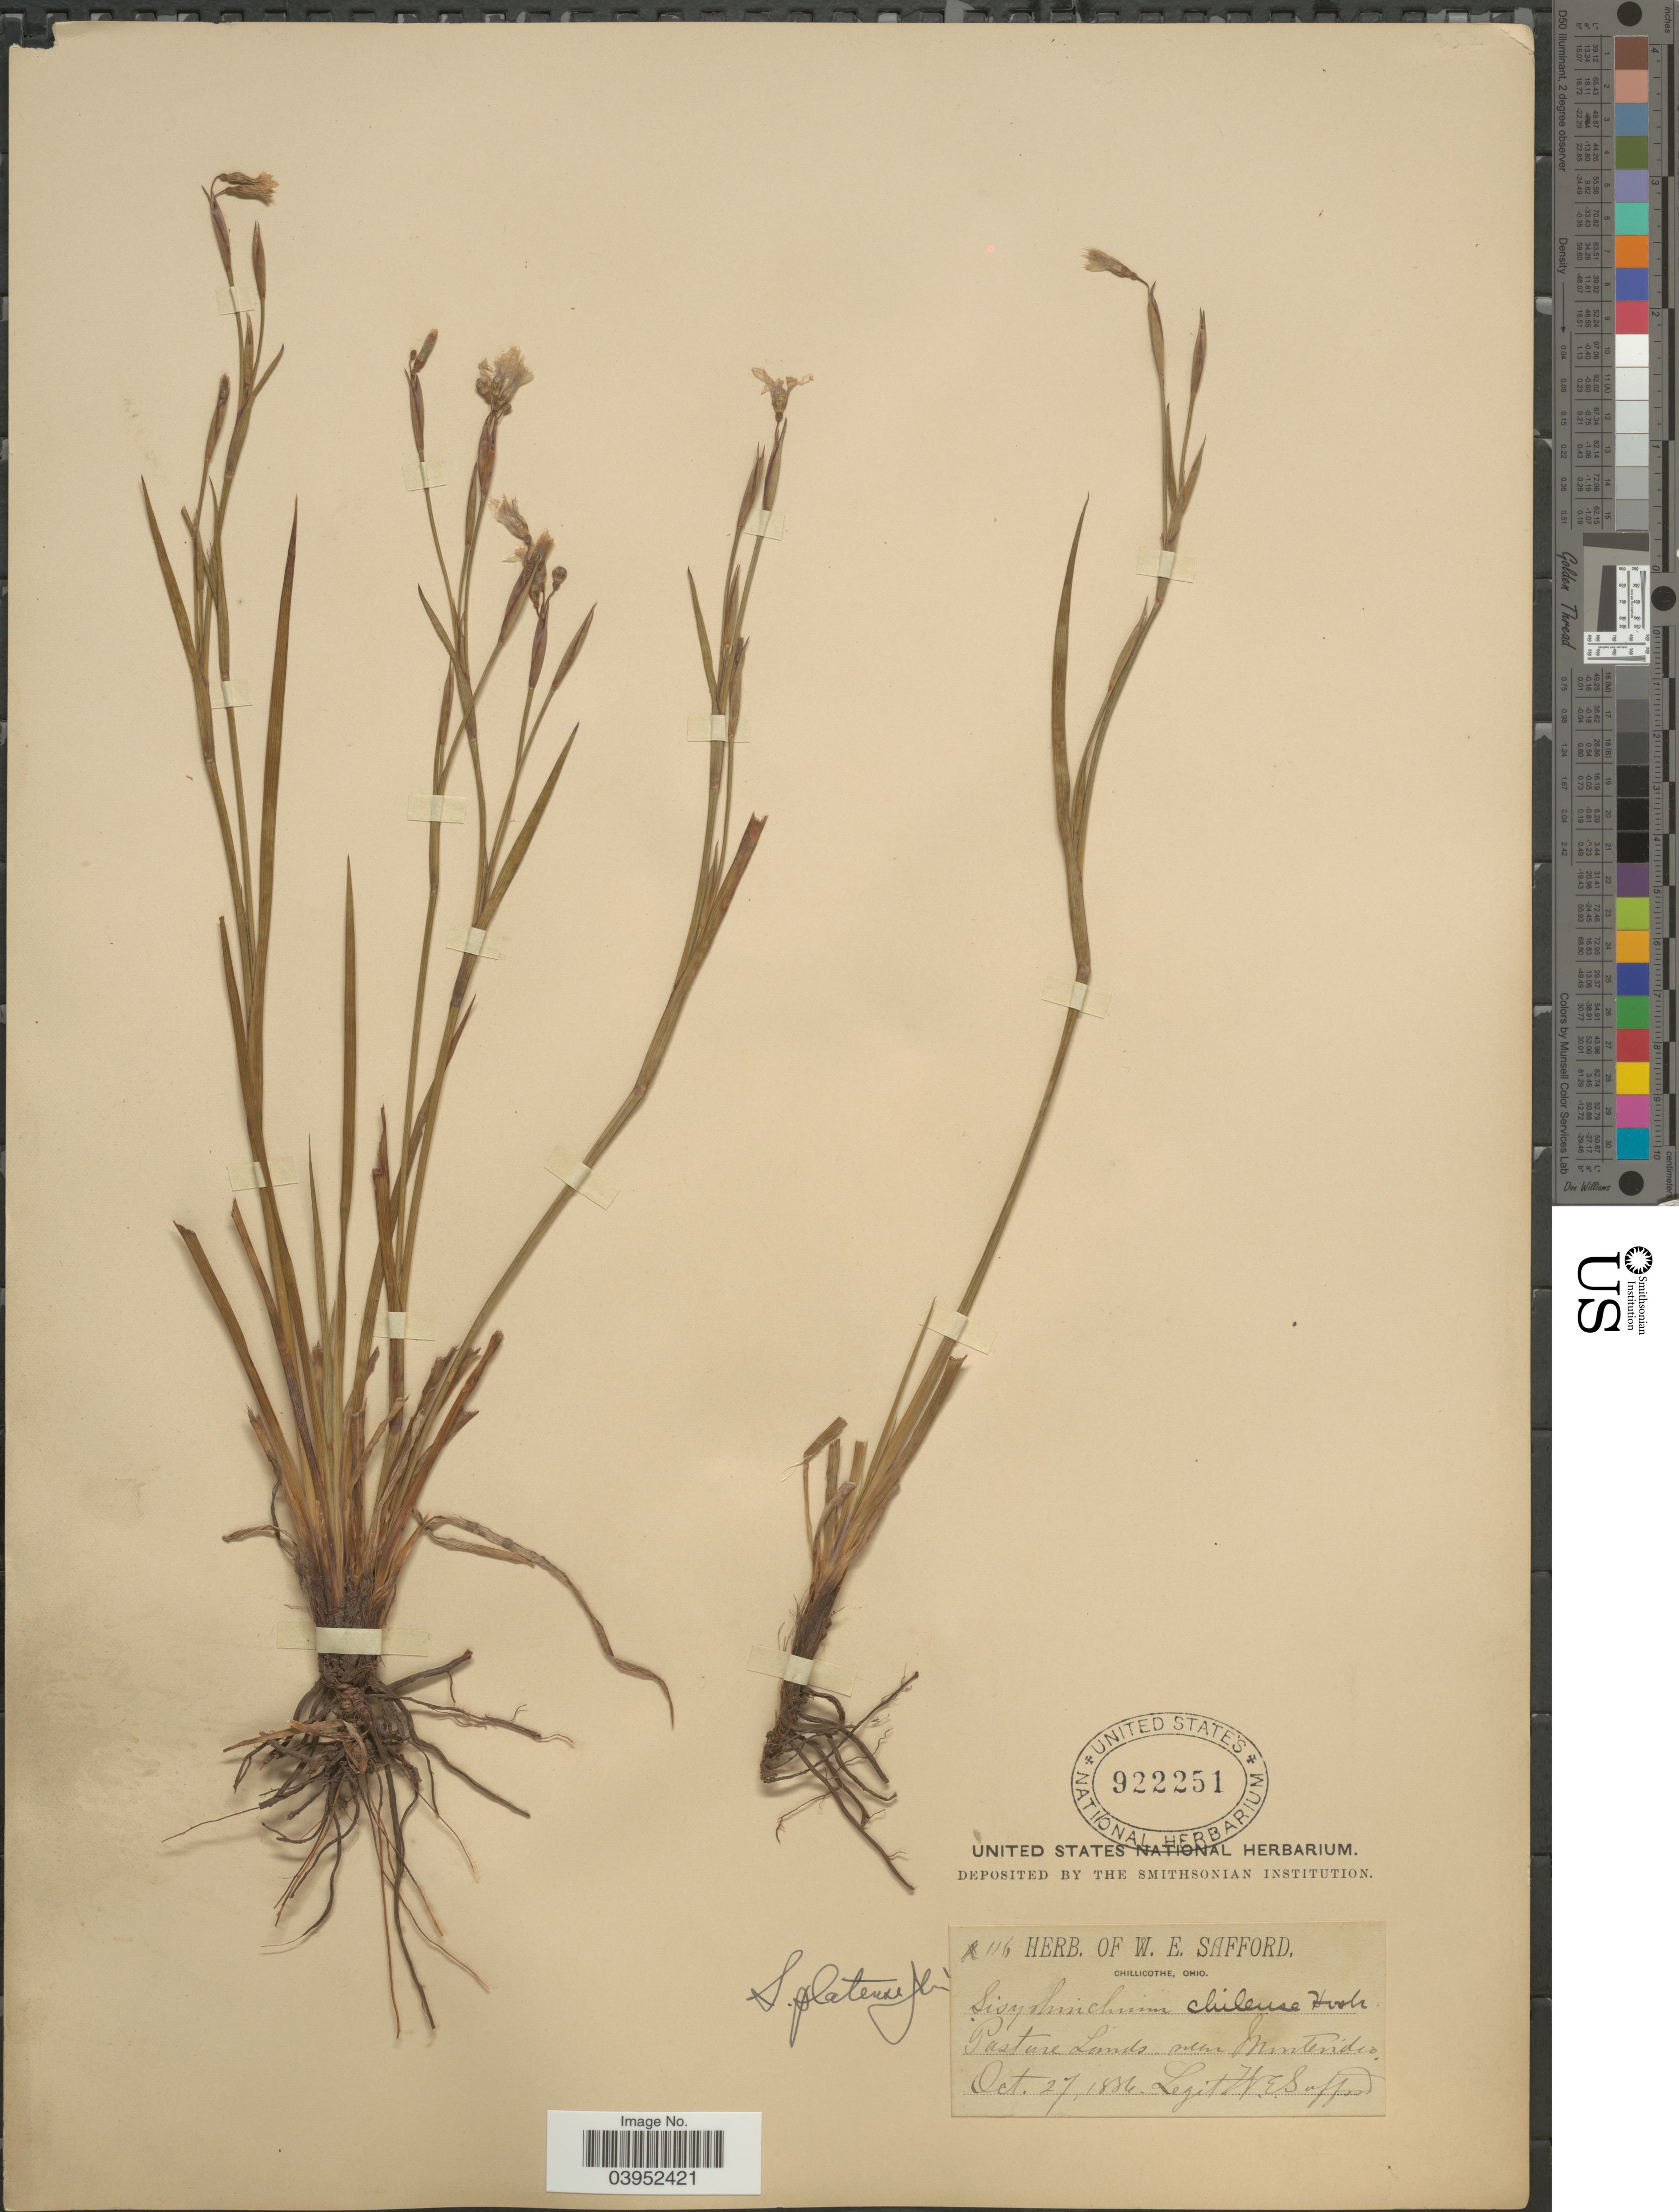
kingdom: Plantae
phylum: Tracheophyta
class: Liliopsida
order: Asparagales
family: Iridaceae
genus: Sisyrinchium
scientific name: Sisyrinchium platense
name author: I.M. Johnst.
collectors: W. E. Safford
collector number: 116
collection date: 1886-10-27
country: Uruguay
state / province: Montevideo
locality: Pasture lands near Montevideo.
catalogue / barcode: US 922251